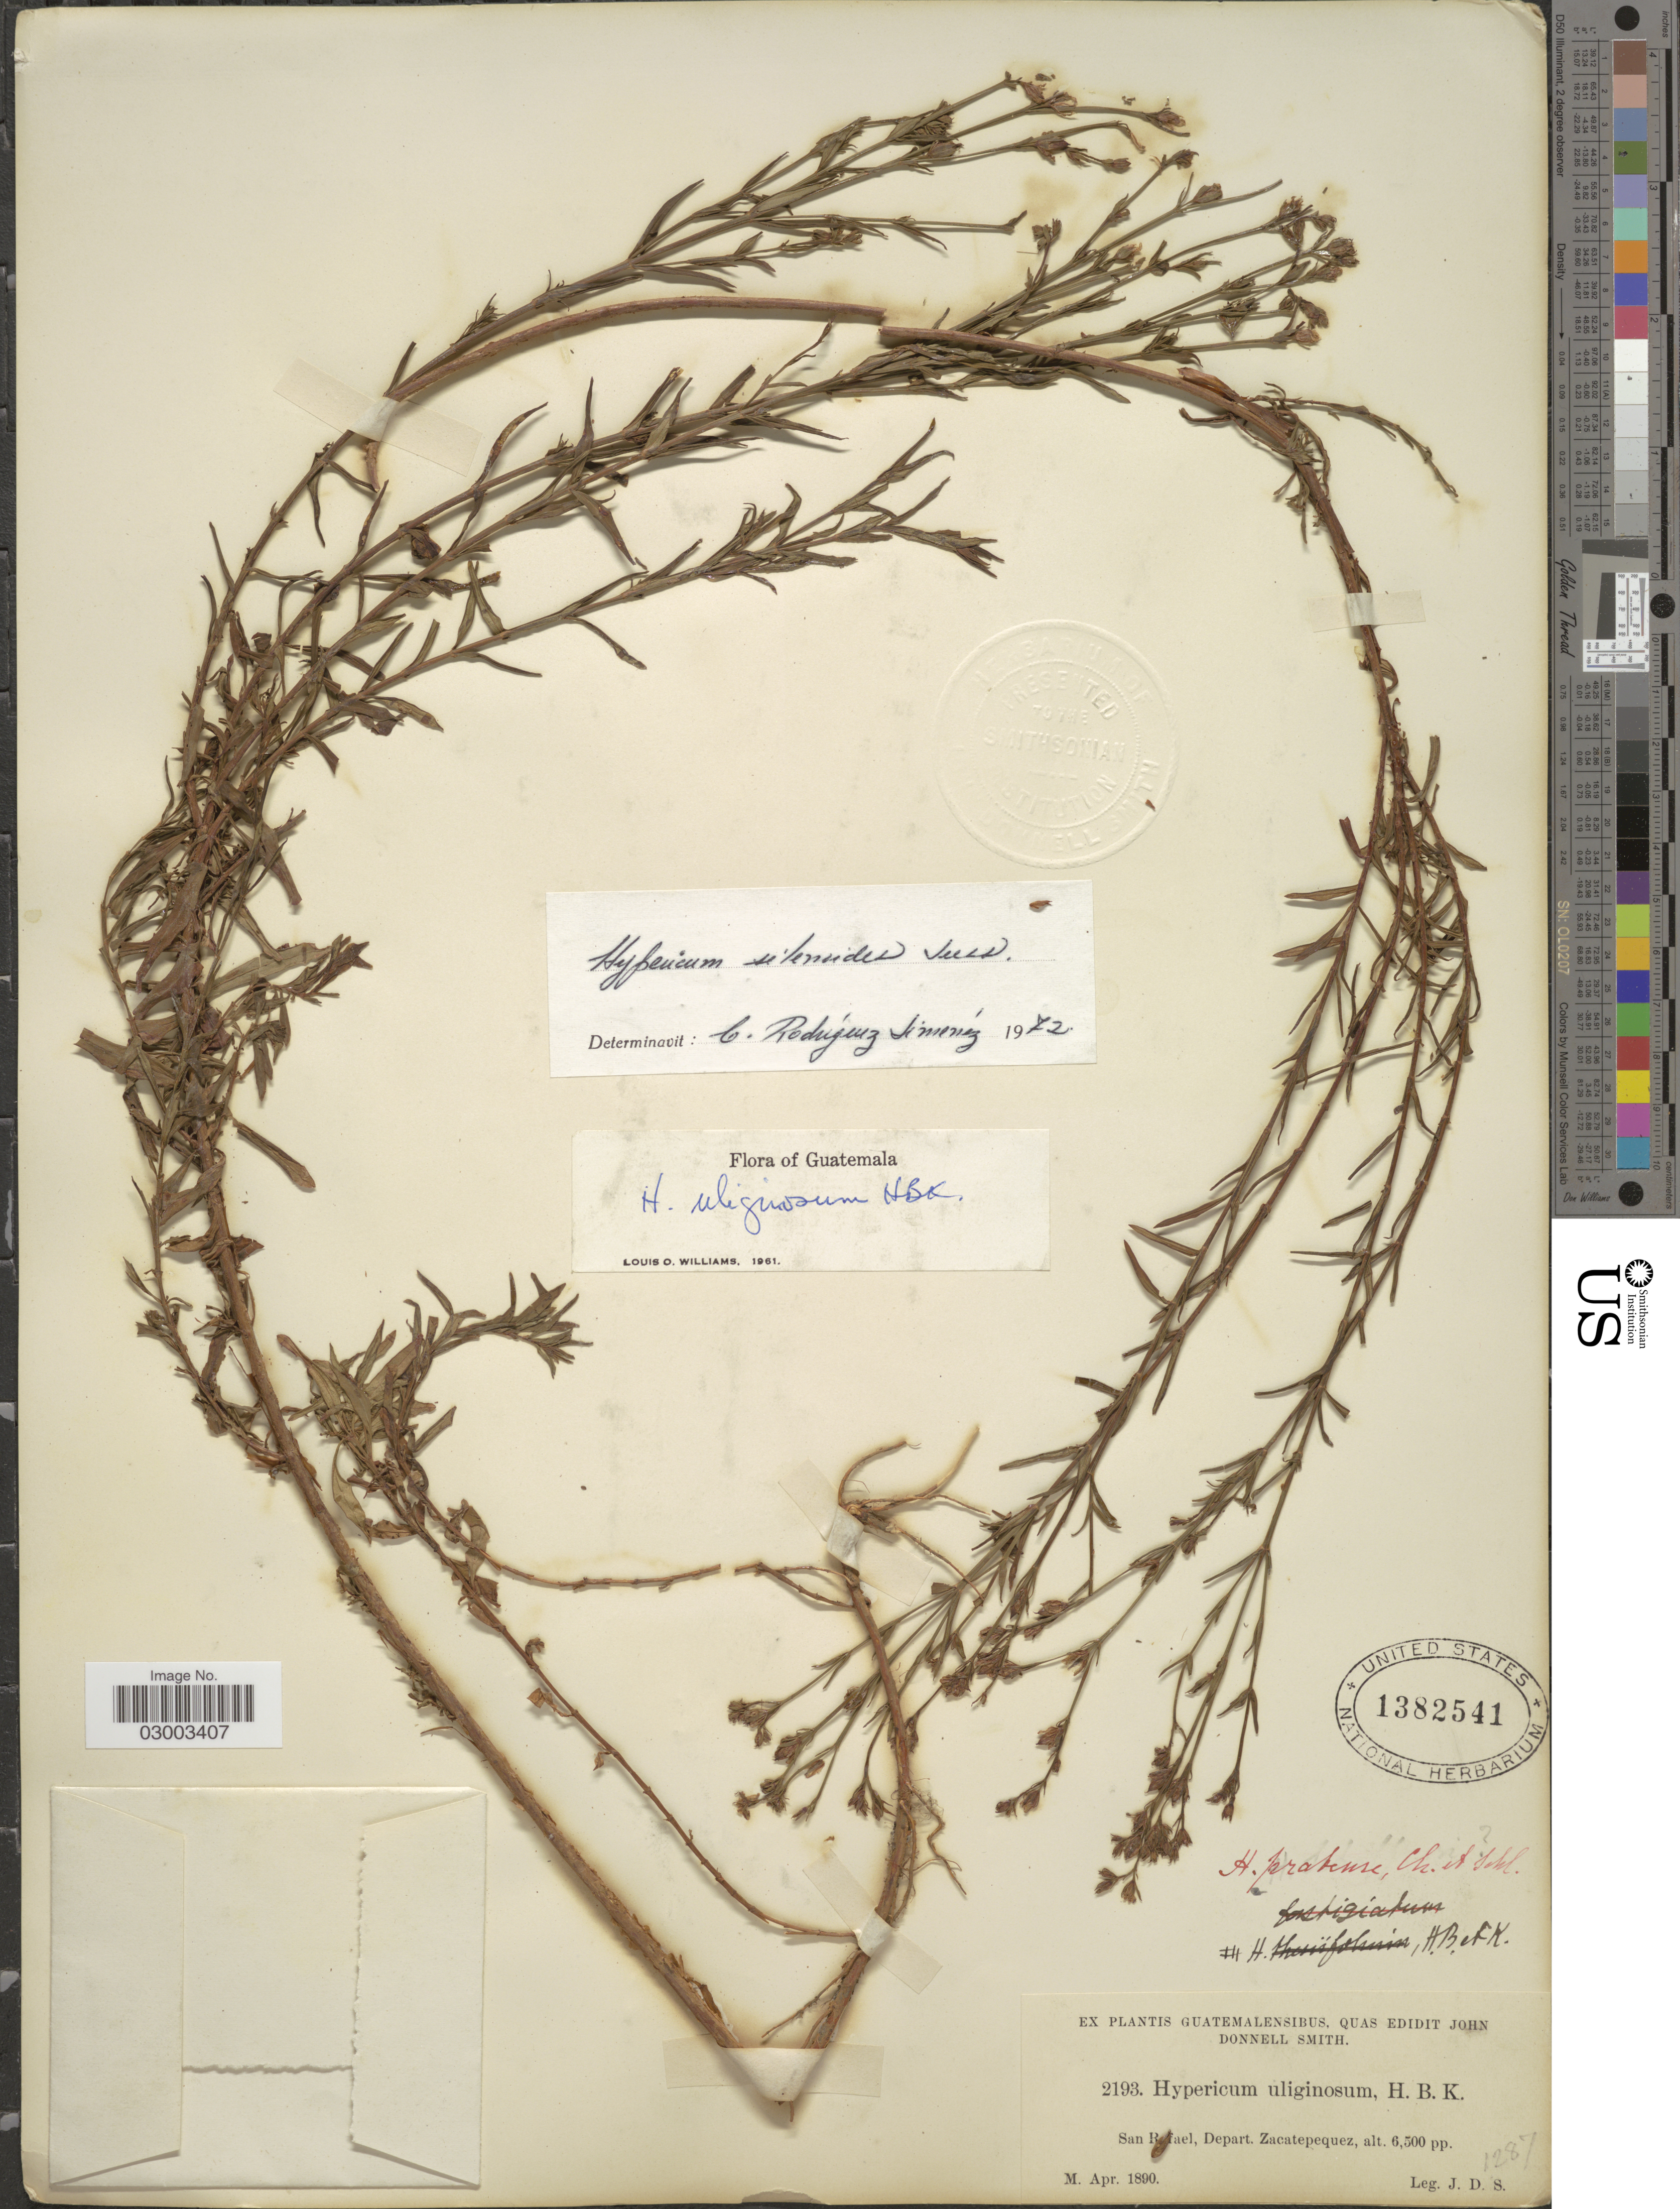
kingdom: Plantae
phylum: Tracheophyta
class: Magnoliopsida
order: Malpighiales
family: Hypericaceae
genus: Hypericum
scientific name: Hypericum silenoides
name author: Juss.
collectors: J. Donnell Smith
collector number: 2193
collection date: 1890-04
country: Guatemala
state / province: Sacatepéquez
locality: San Rafael, Depart. Zacatepequez.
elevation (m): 1981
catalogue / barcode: US 1382541